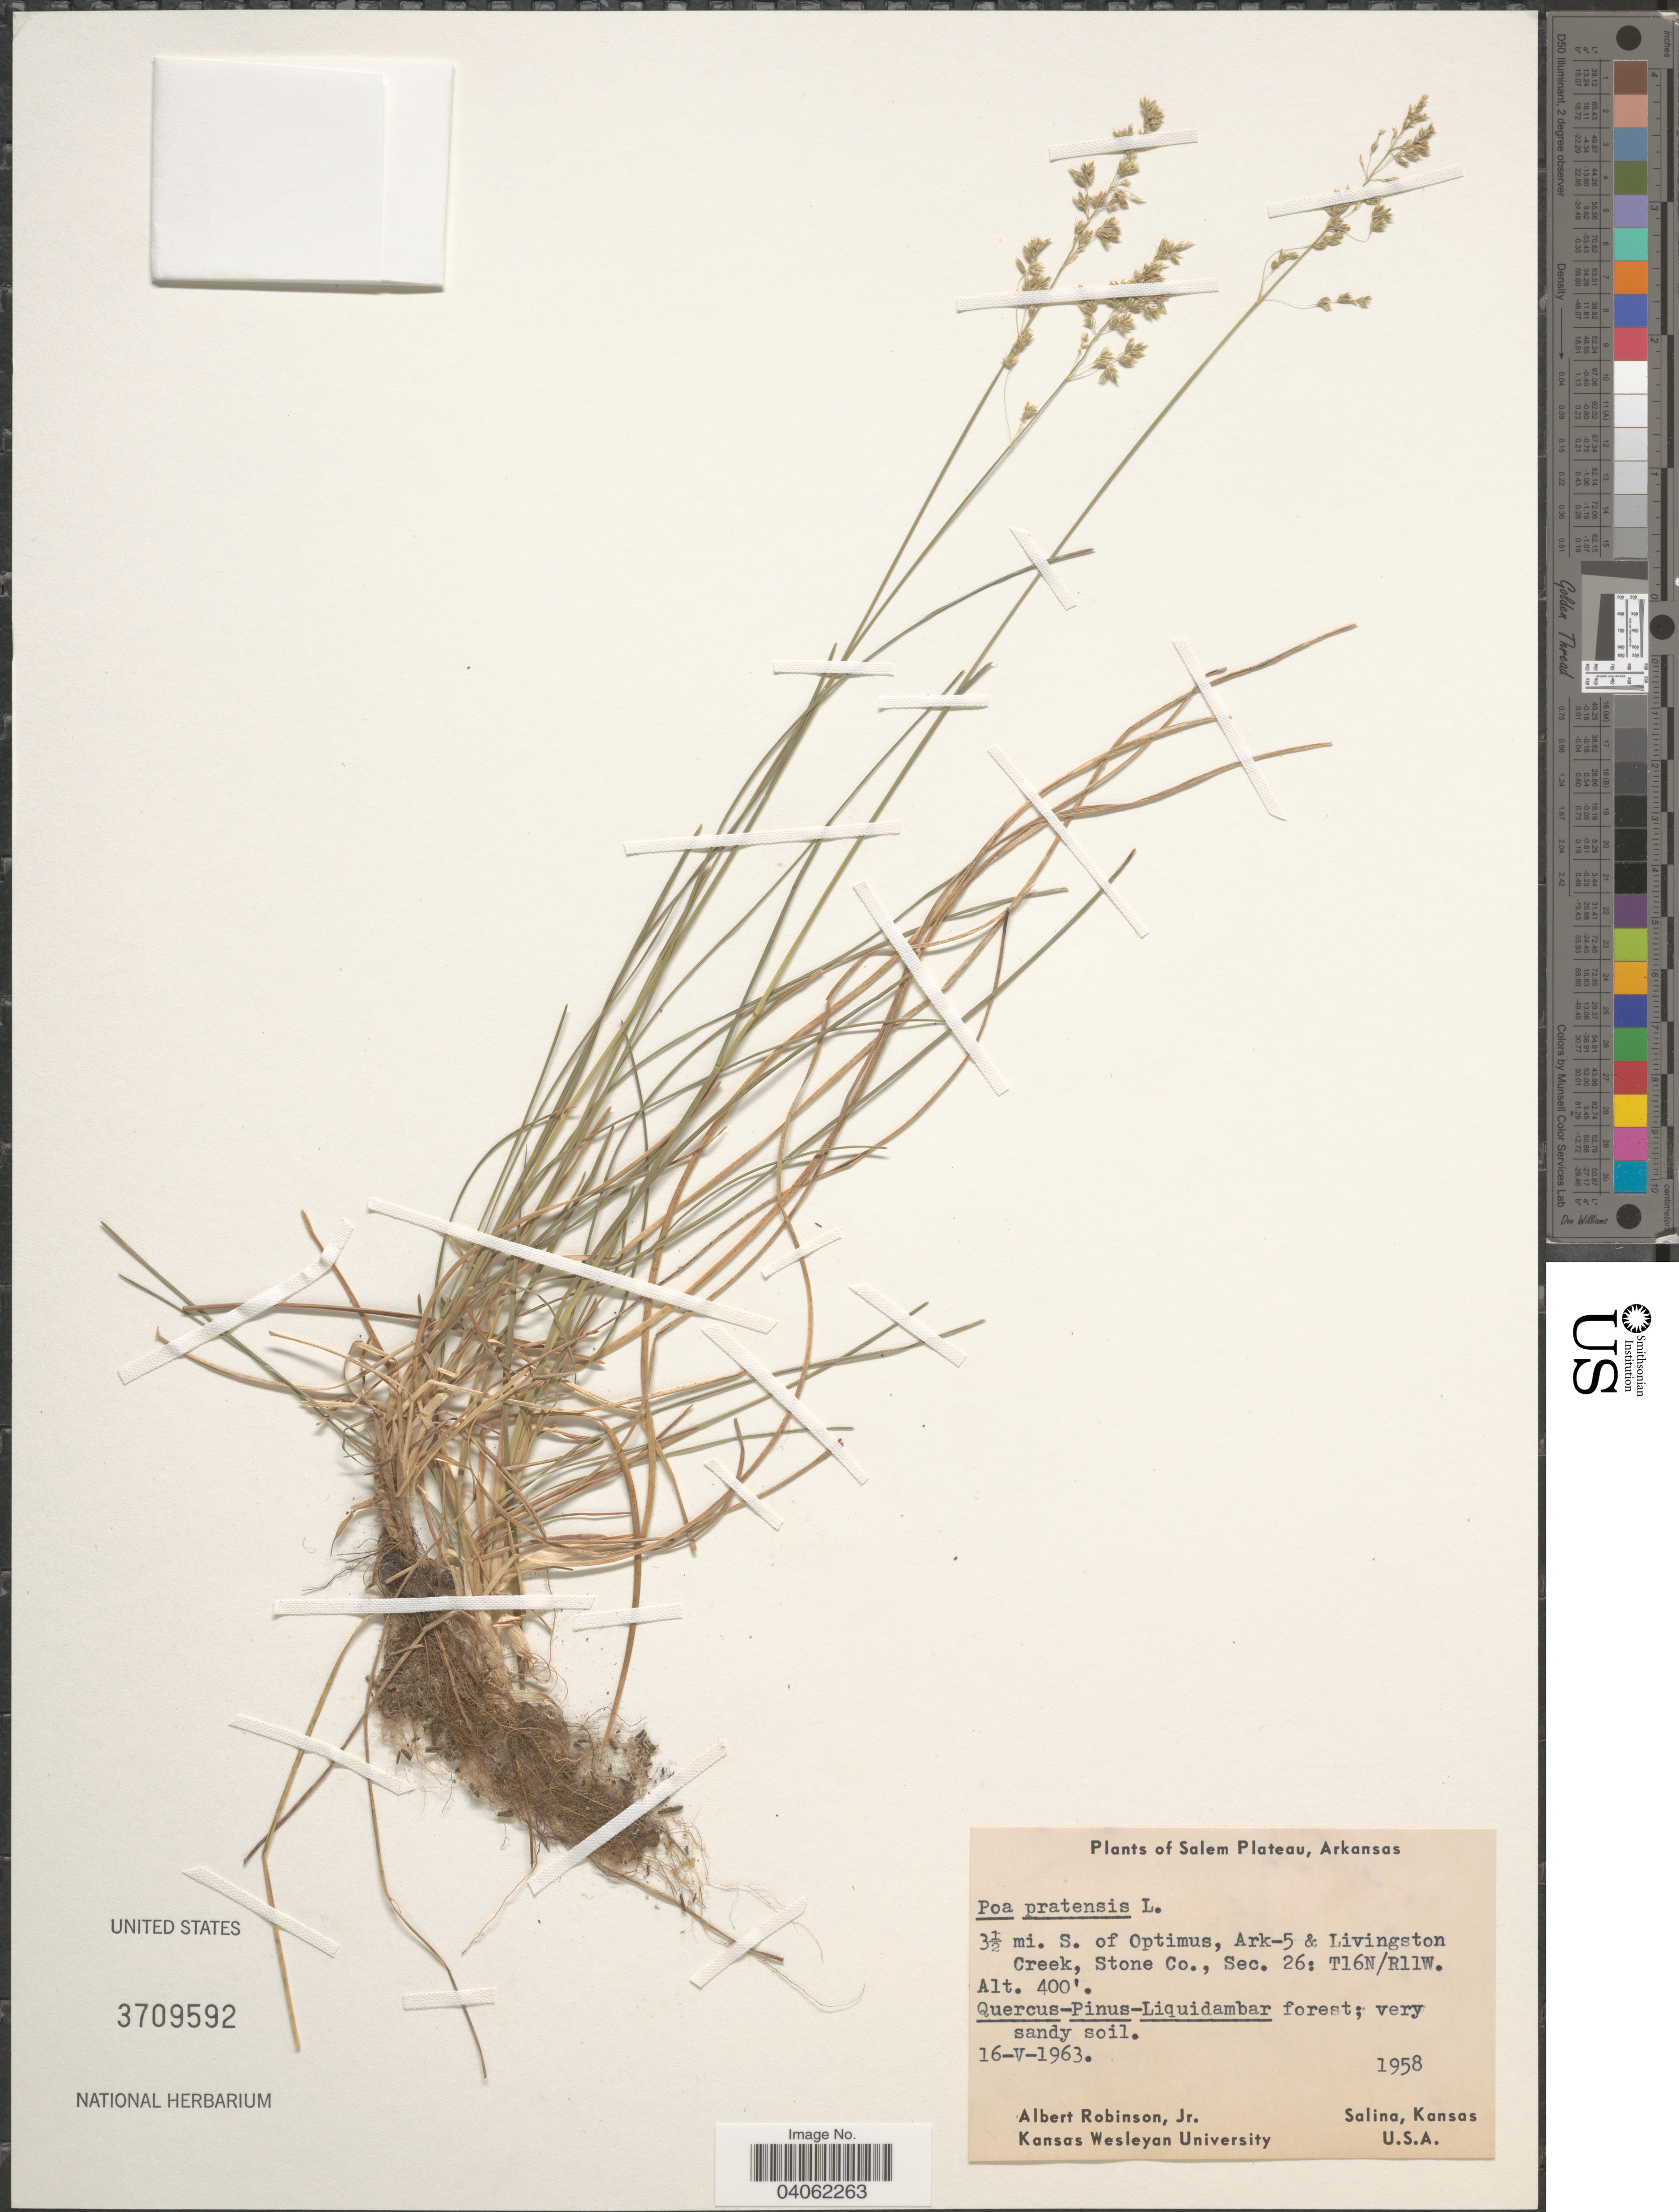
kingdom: Plantae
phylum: Tracheophyta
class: Liliopsida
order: Poales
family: Poaceae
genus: Poa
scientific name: Poa pratensis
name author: L.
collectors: A. Robinson Jr.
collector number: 1958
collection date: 1963-05-16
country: United States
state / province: Arkansas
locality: Salem Plateau. 3½ mi. S. of Optimus, Ark-5 & Livingston Creek, Stone Co., Sec. 26: T16N/R11W.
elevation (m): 122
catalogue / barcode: US 3709592